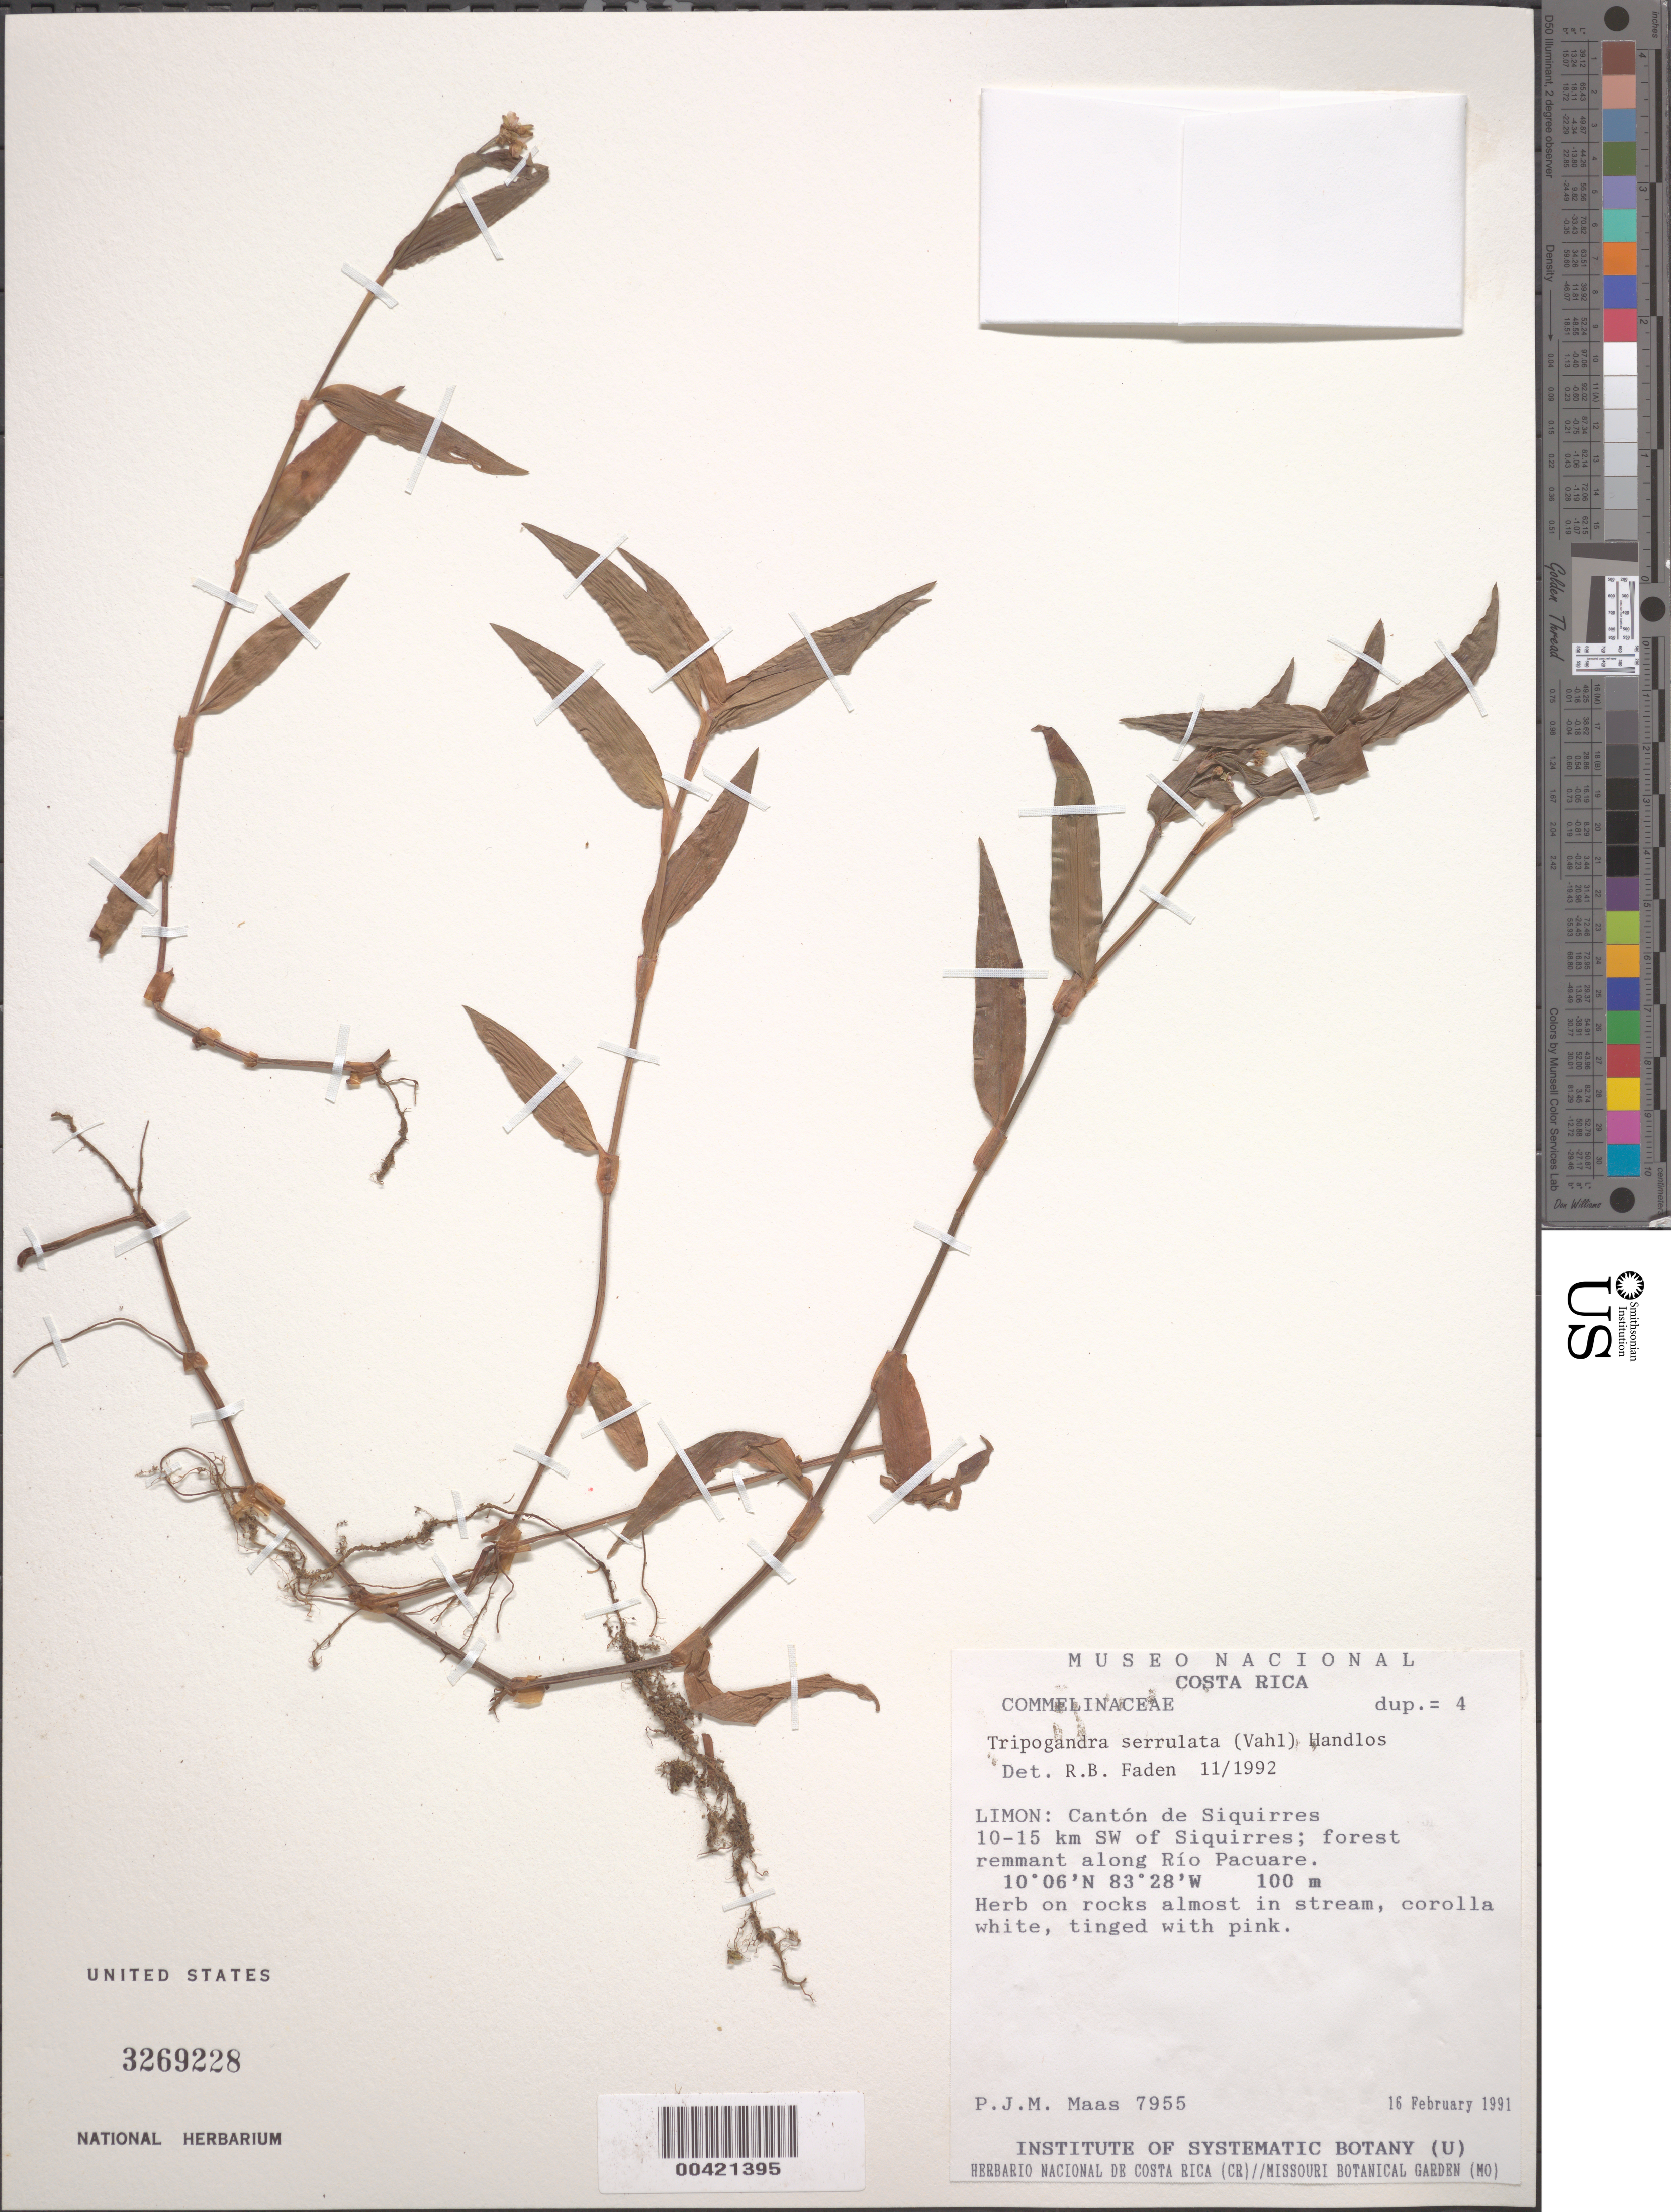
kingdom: Plantae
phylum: Tracheophyta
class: Liliopsida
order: Commelinales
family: Commelinaceae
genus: Tripogandra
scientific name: Tripogandra serrulata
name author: (Vahl) Handlos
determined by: Faden, Robert B., (US), Smithsonian Institution - National Museum of Natural History (UNITED STATES)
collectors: P. Maas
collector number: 7955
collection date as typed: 16 Feb 1991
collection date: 1991-02-16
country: Costa Rica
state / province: Limón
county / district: Siquirres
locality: Canton de siquirres, sw of siquirres along rio pacuare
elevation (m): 100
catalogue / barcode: US 3269228